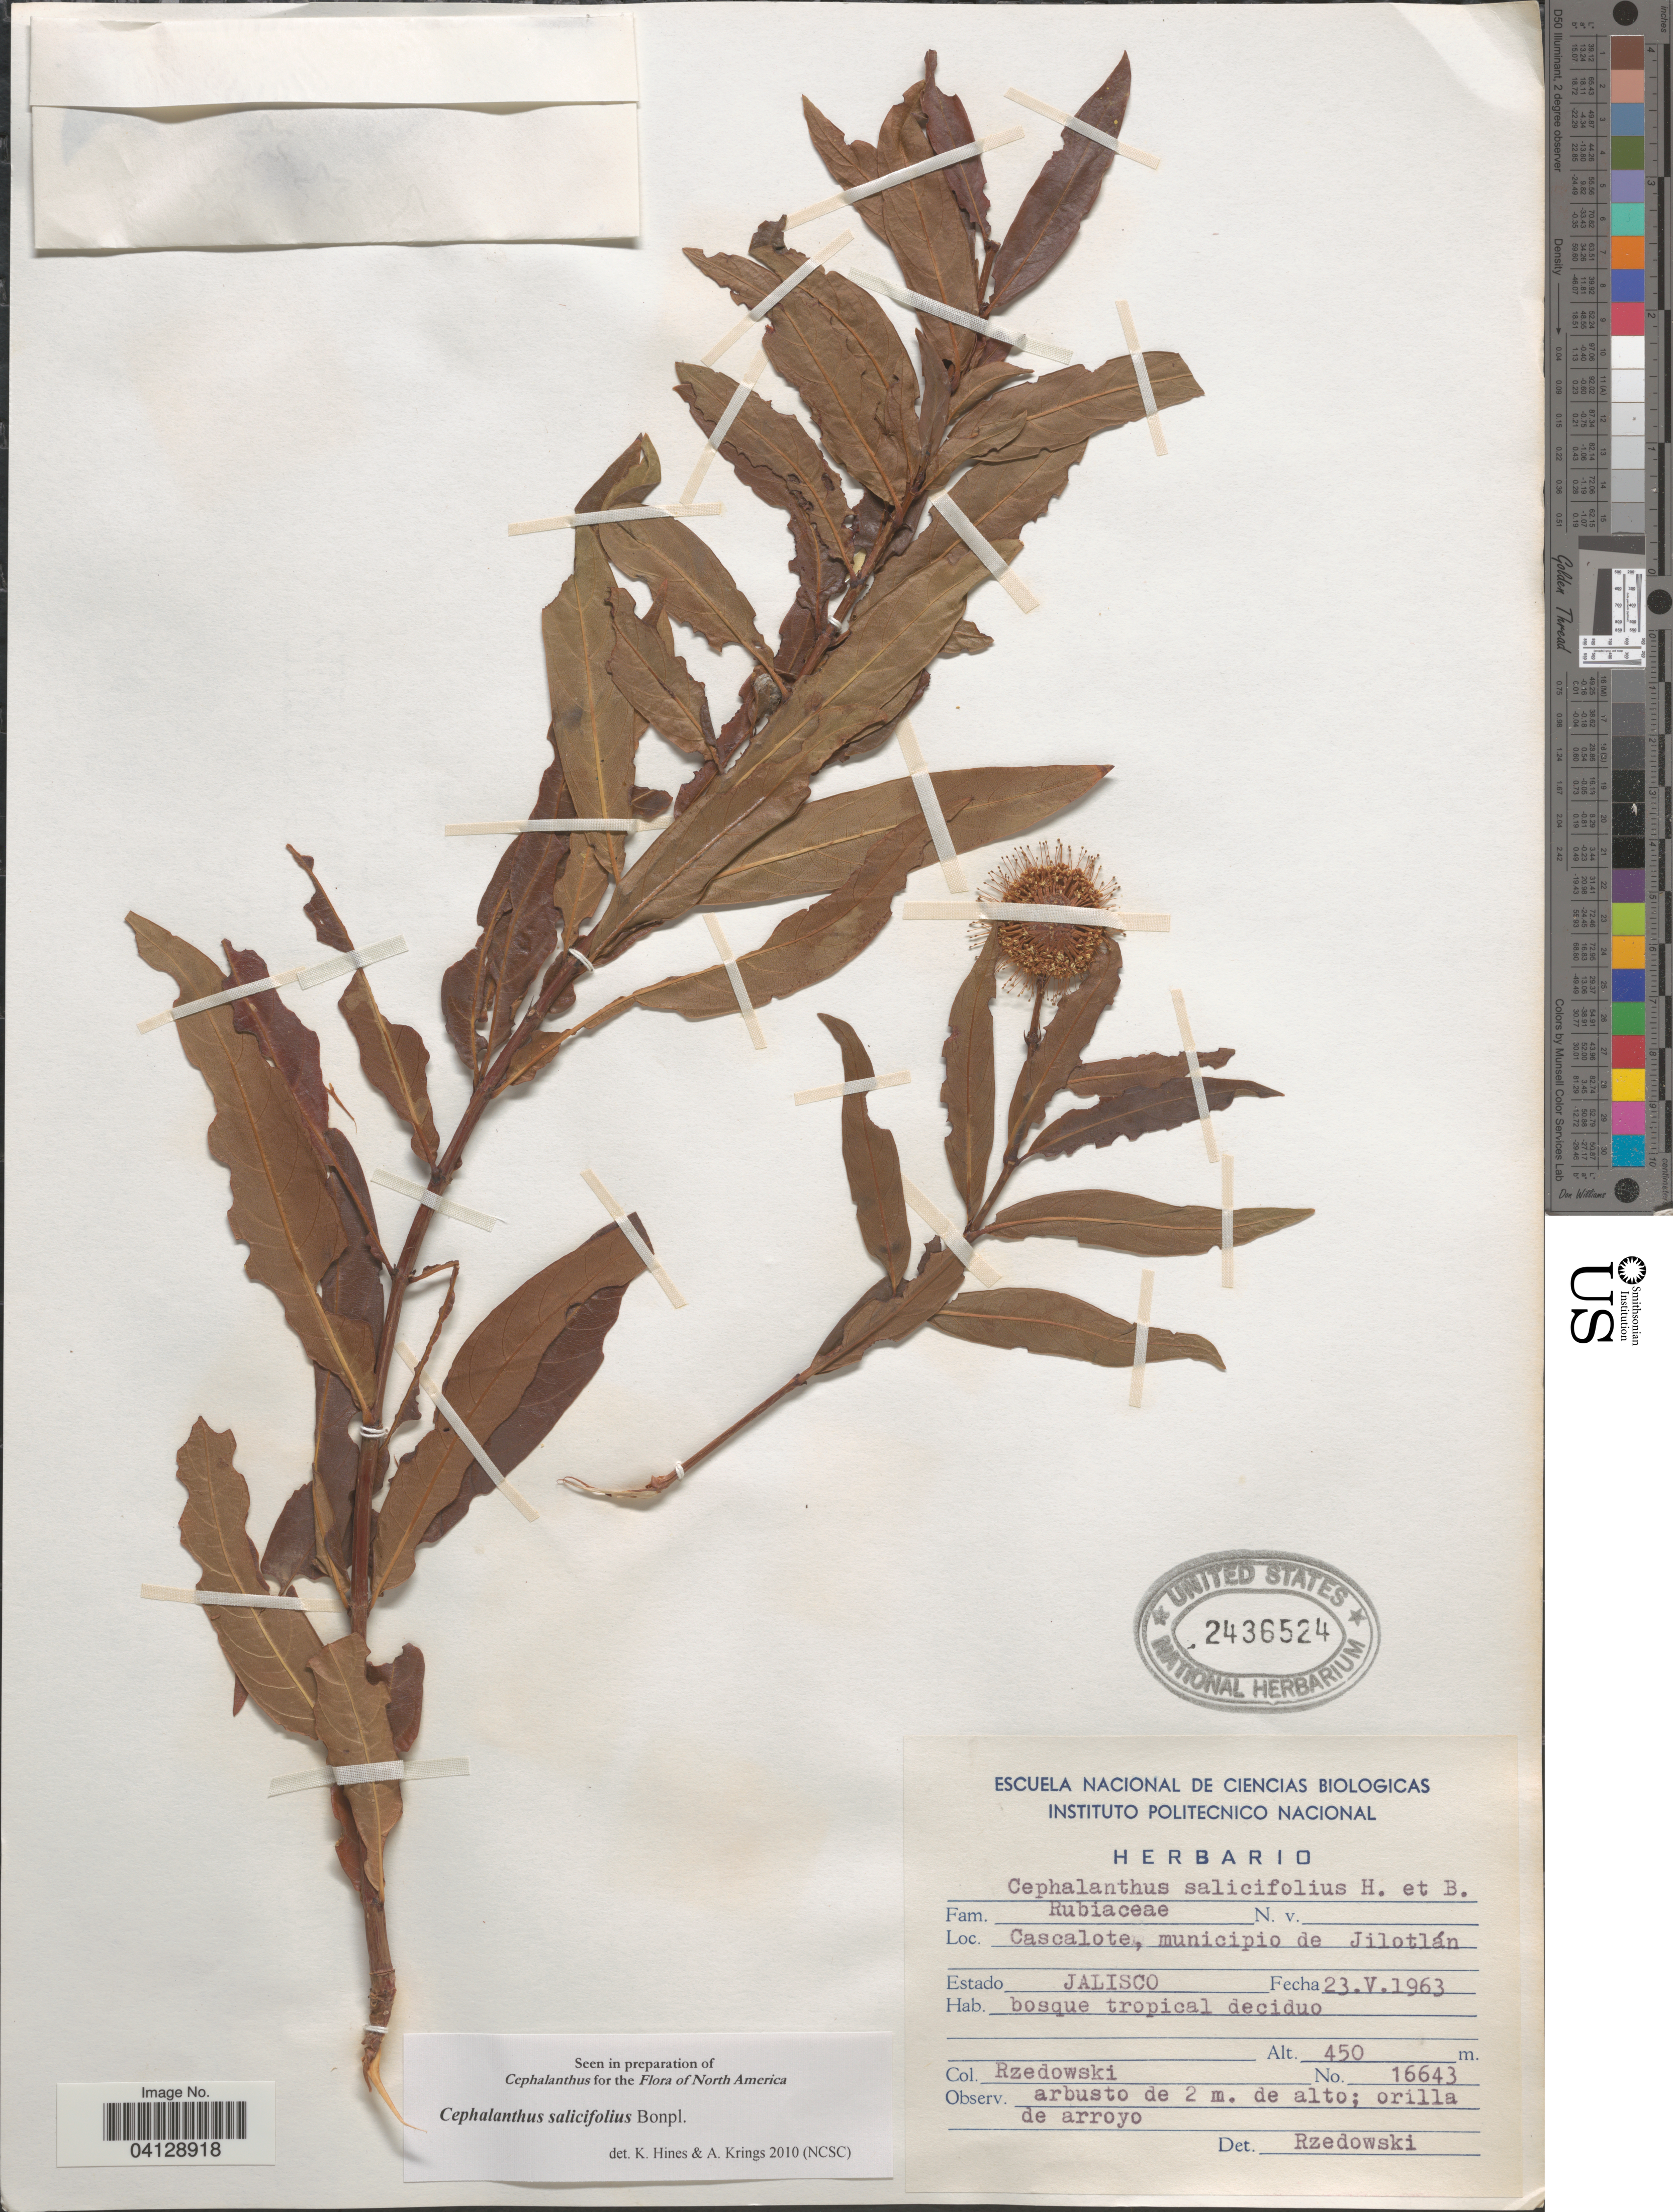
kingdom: Plantae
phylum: Tracheophyta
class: Magnoliopsida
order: Gentianales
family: Rubiaceae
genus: Cephalanthus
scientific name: Cephalanthus salicifolius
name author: Bonpl.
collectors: Rzedowski, --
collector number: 16643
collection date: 1963-05-23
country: Mexico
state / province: Jalisco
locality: Cascalote, municipio de Jilotlán.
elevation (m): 450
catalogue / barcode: US 2436524